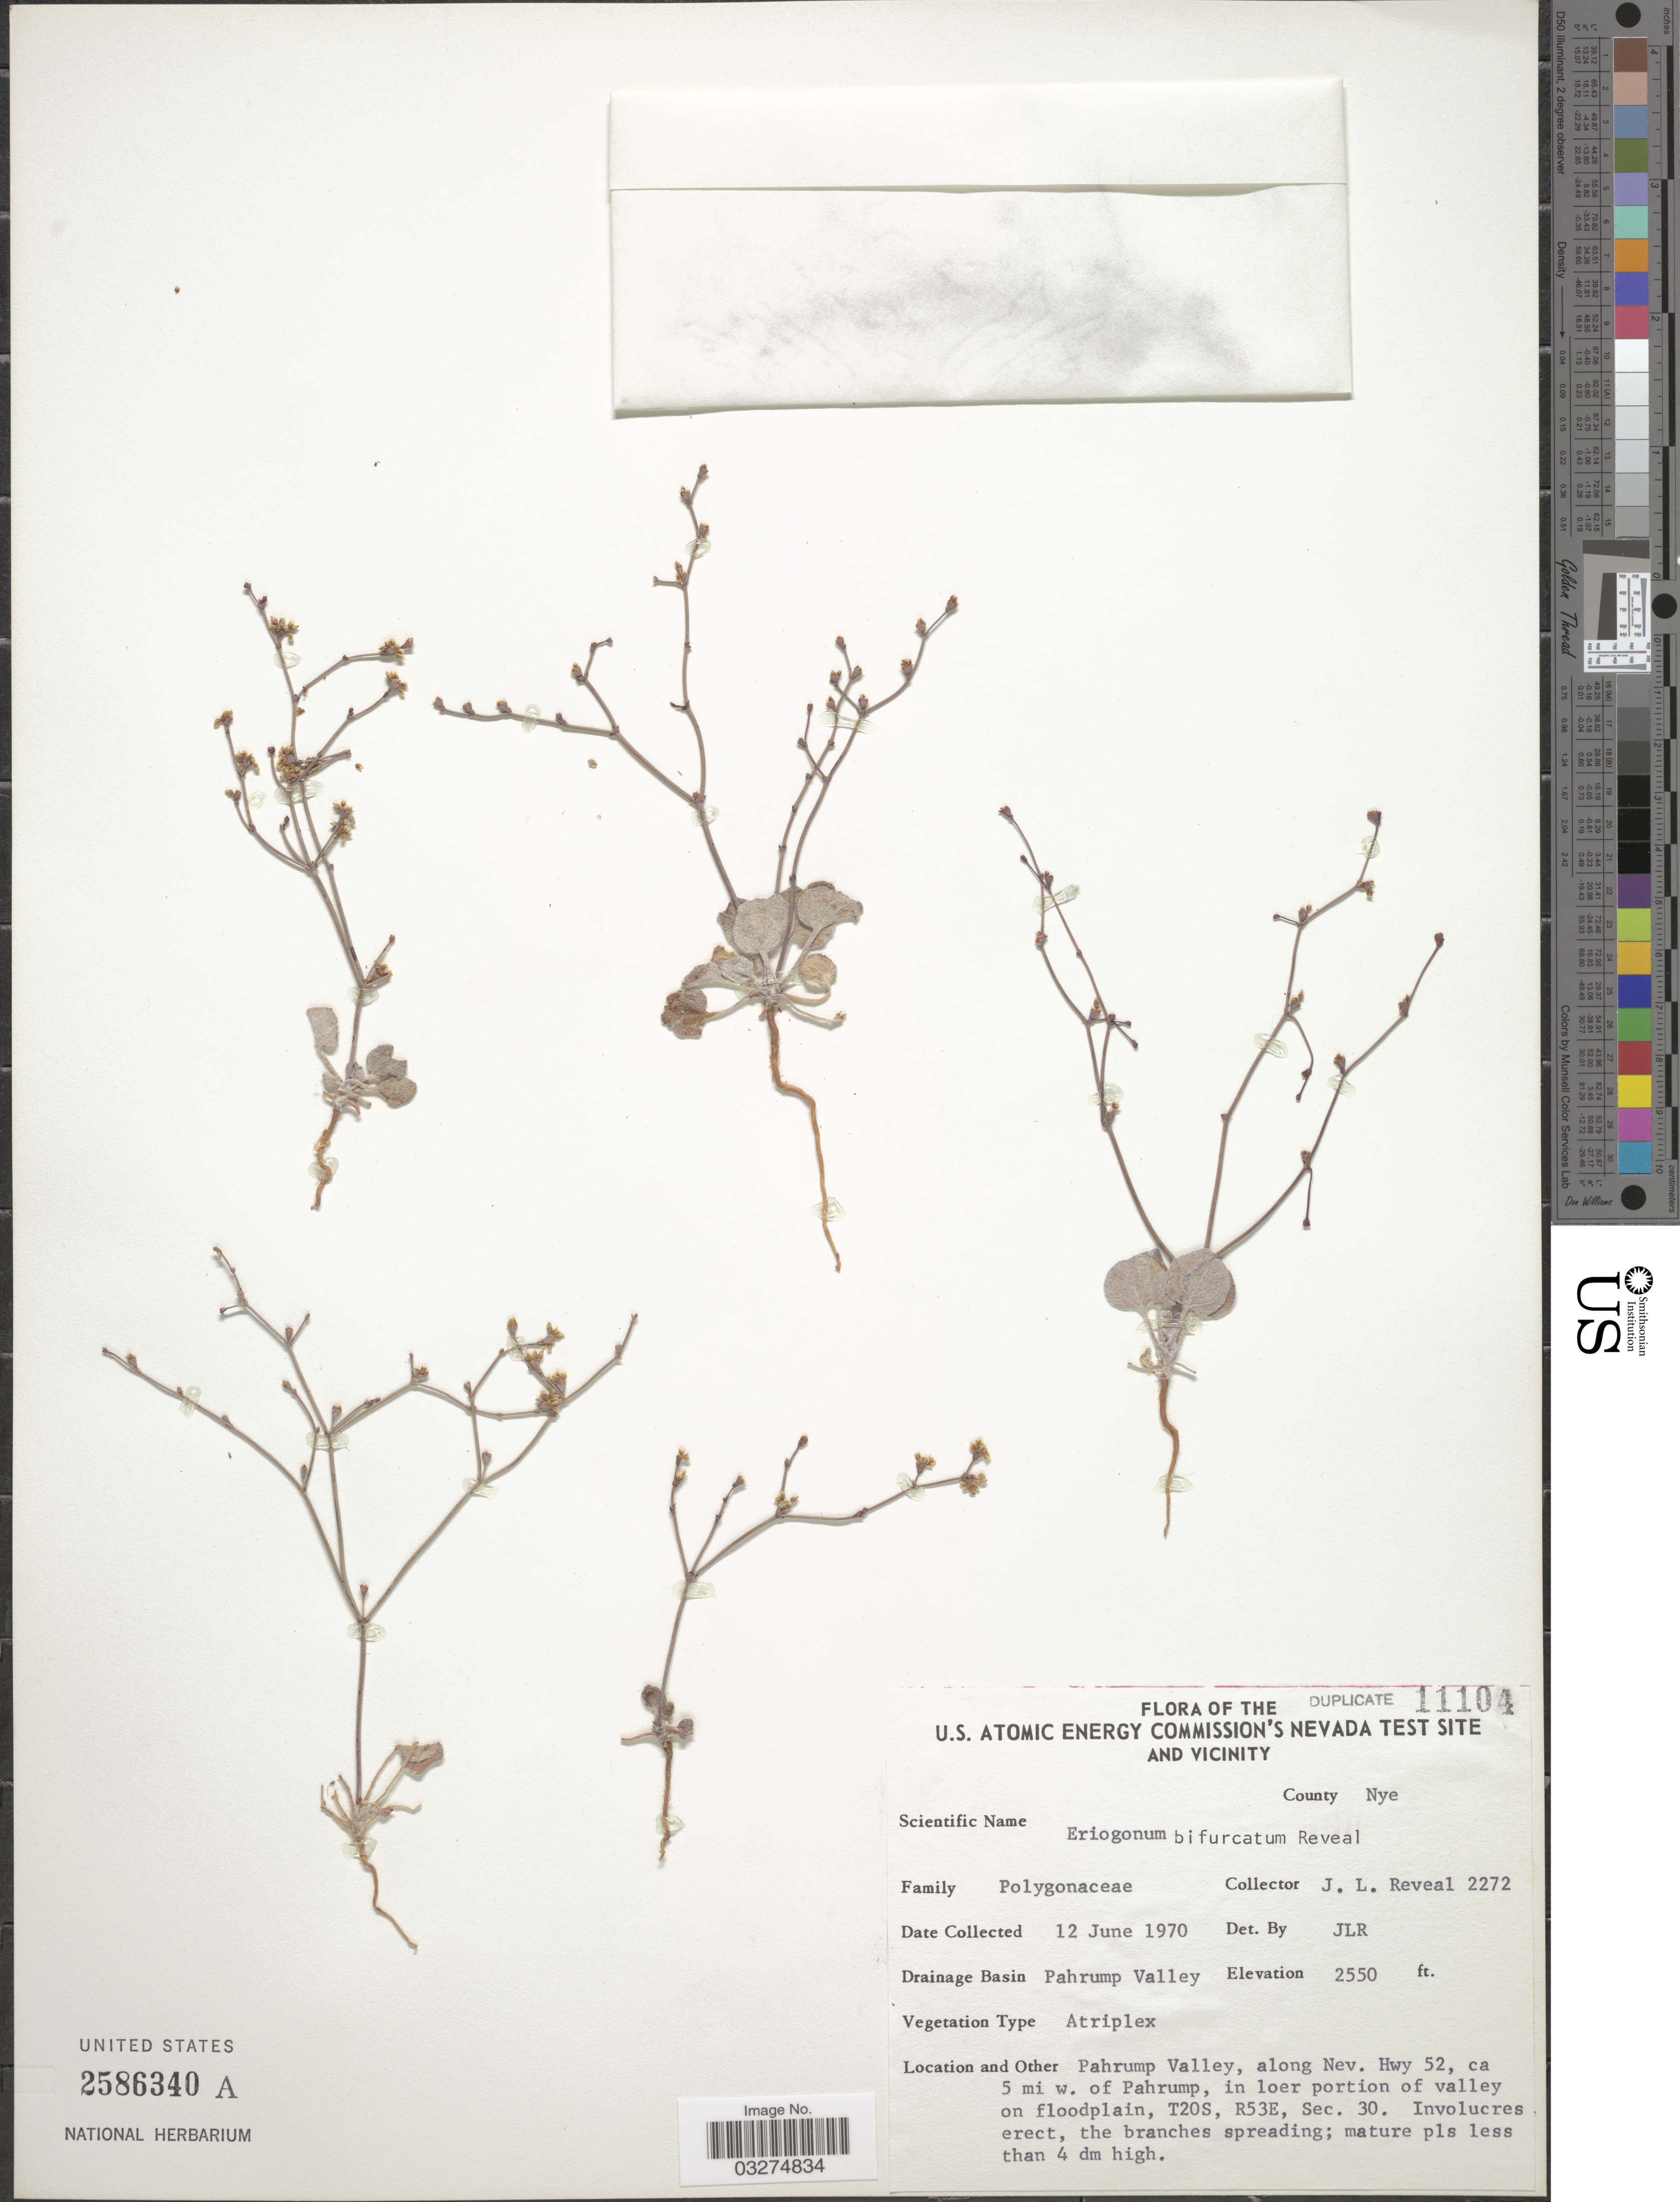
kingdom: Plantae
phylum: Tracheophyta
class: Magnoliopsida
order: Caryophyllales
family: Polygonaceae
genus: Eriogonum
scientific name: Eriogonum bifurcatum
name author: Reveal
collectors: J. L. Reveal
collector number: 11104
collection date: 1970-06-12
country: United States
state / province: Nevada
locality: U.S. Atomic Energy Commission's Nevada Test Site and Vicinity. County Nye. Drainage Basin Pahrump Valley. Pahrump Valley, along Nev. Hwy 52, ca 5 mi w. of Pahrump, in loer portion of valley on floodplain, T20S, S53E, Sec. 30.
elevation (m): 777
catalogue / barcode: US 2586340A